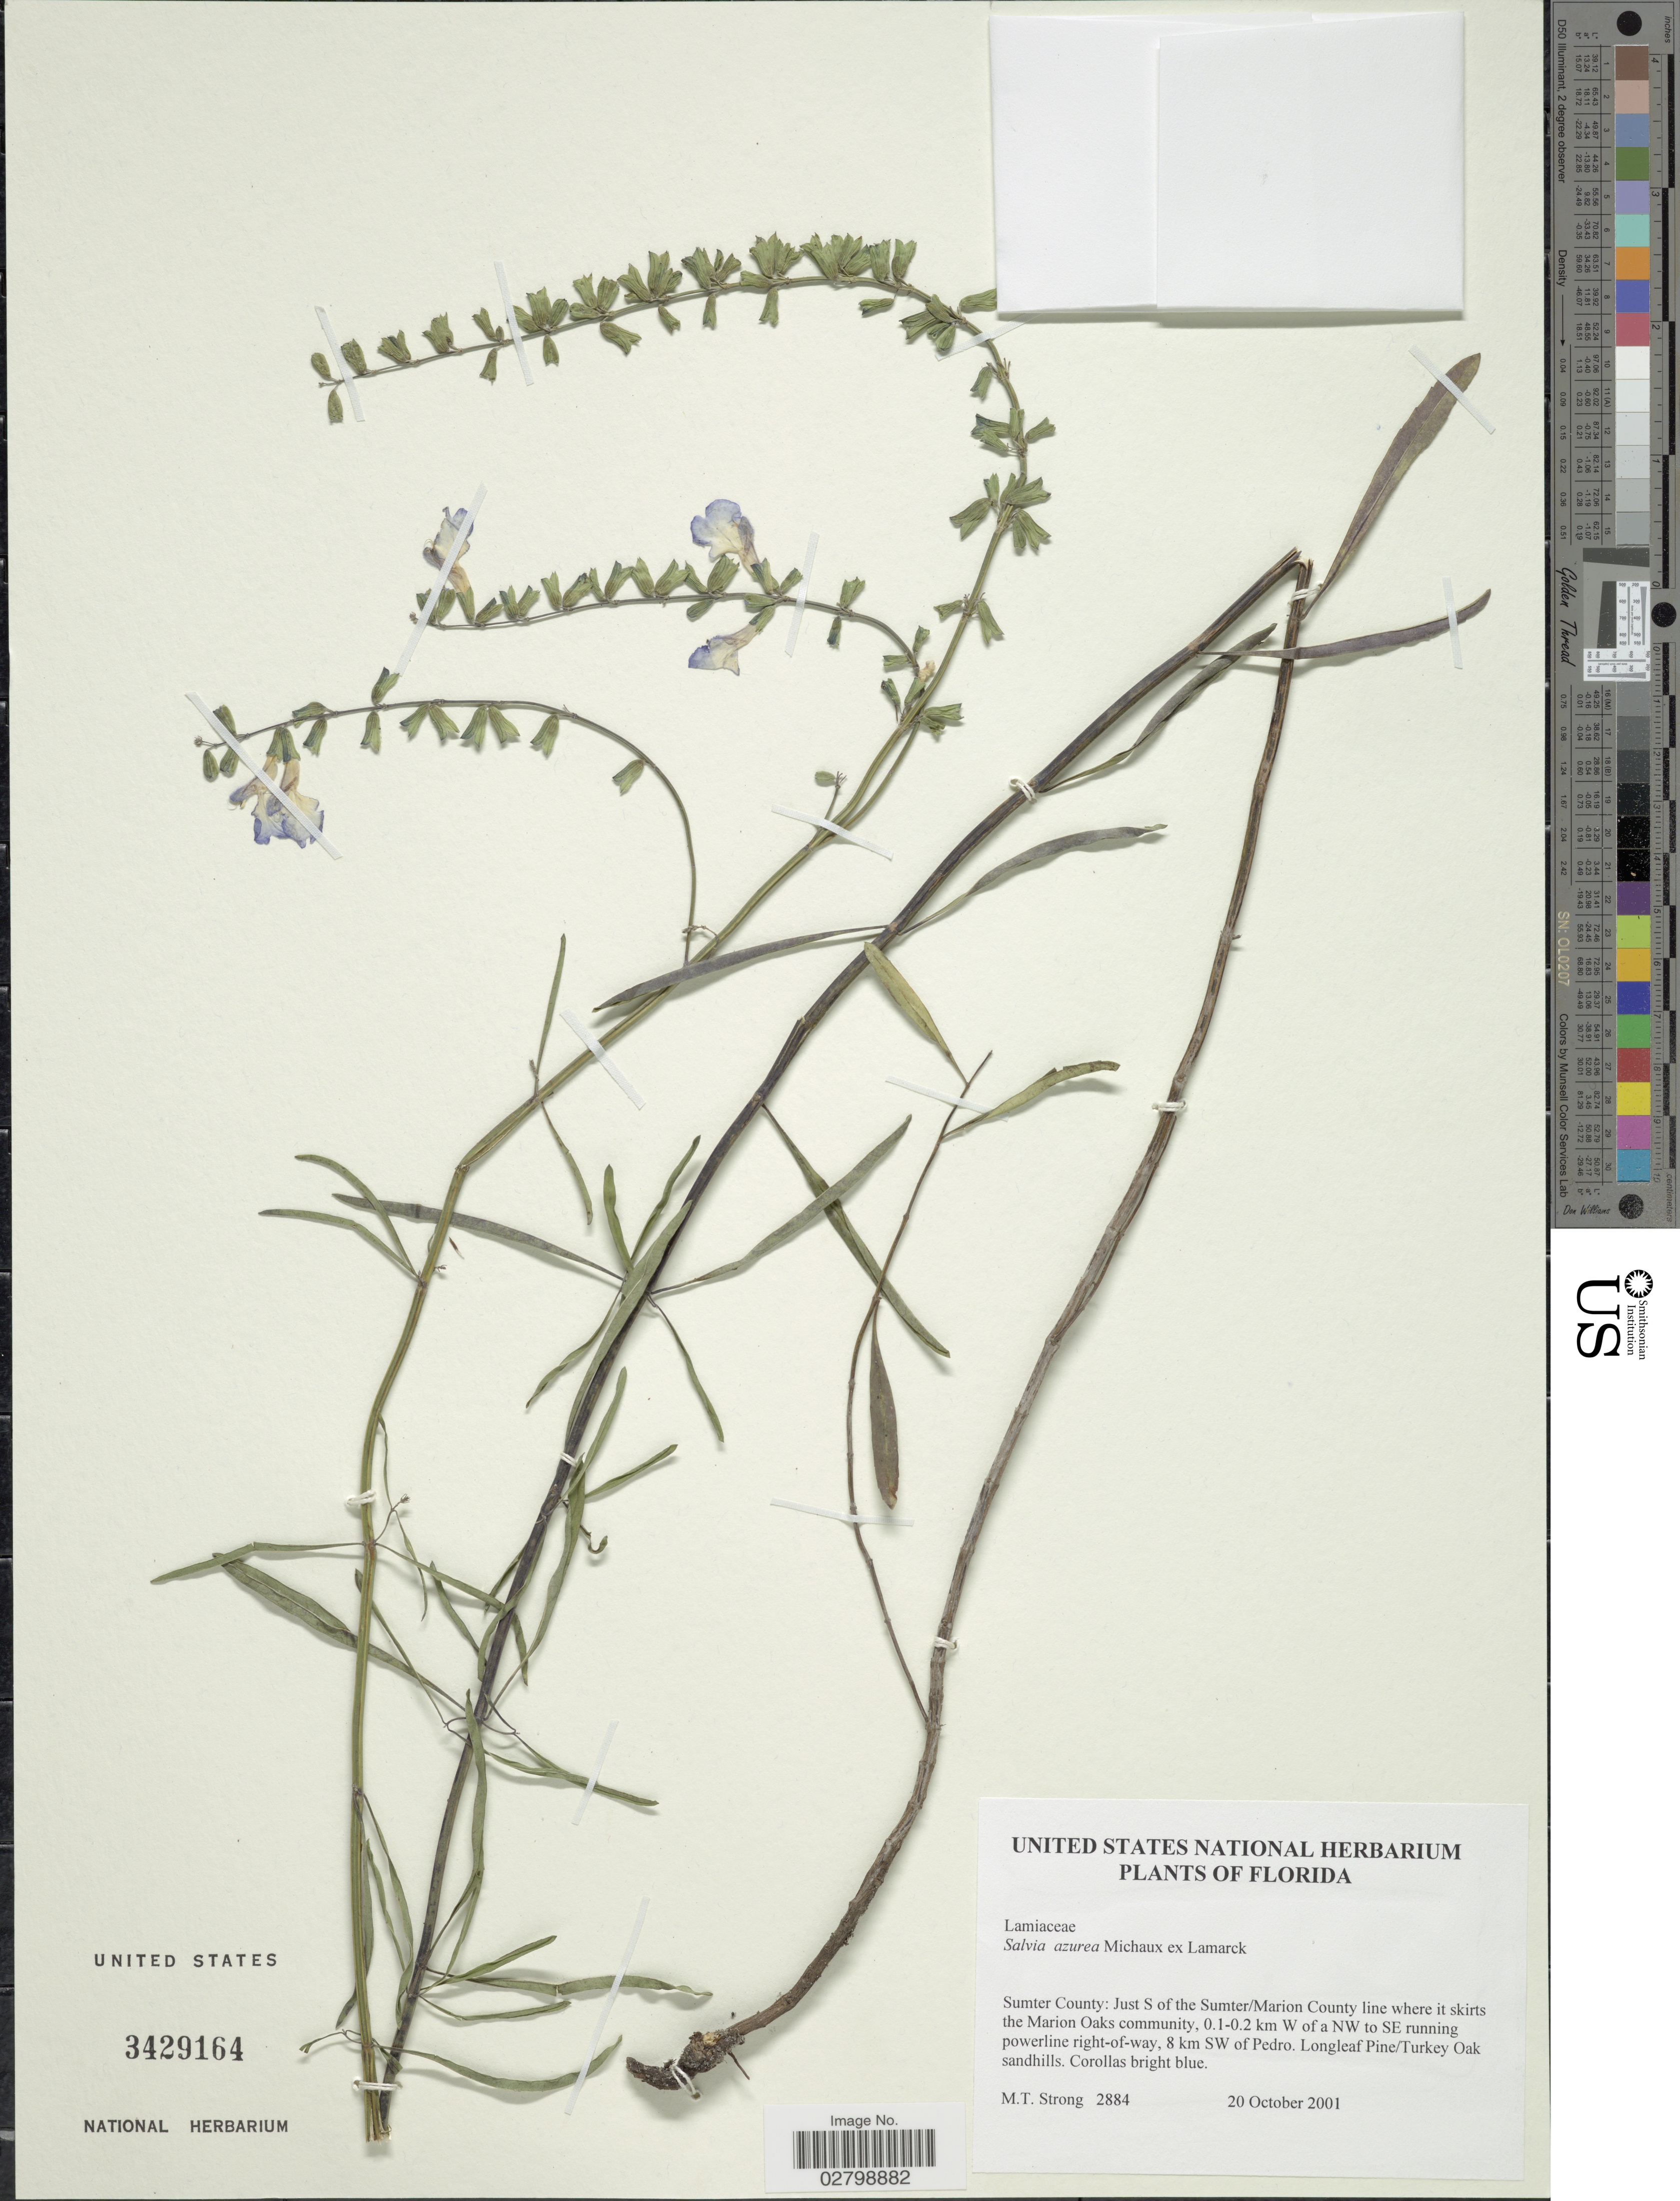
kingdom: Plantae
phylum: Tracheophyta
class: Magnoliopsida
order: Lamiales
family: Lamiaceae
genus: Salvia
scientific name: Salvia azurea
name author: Michx. ex Vahl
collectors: M. T. Strong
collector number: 2884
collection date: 2001-10-20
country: United States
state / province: Florida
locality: Sumter County: Just S of the Sumter/Marion County line where it skirts the Marion Oaks community, 0.1-0.2 km of a NW to SE running powerline right-of-way, 8 km SW of Pedro. Longleaf Pine/Turkey Oak sandhills.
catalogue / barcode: US 3429164